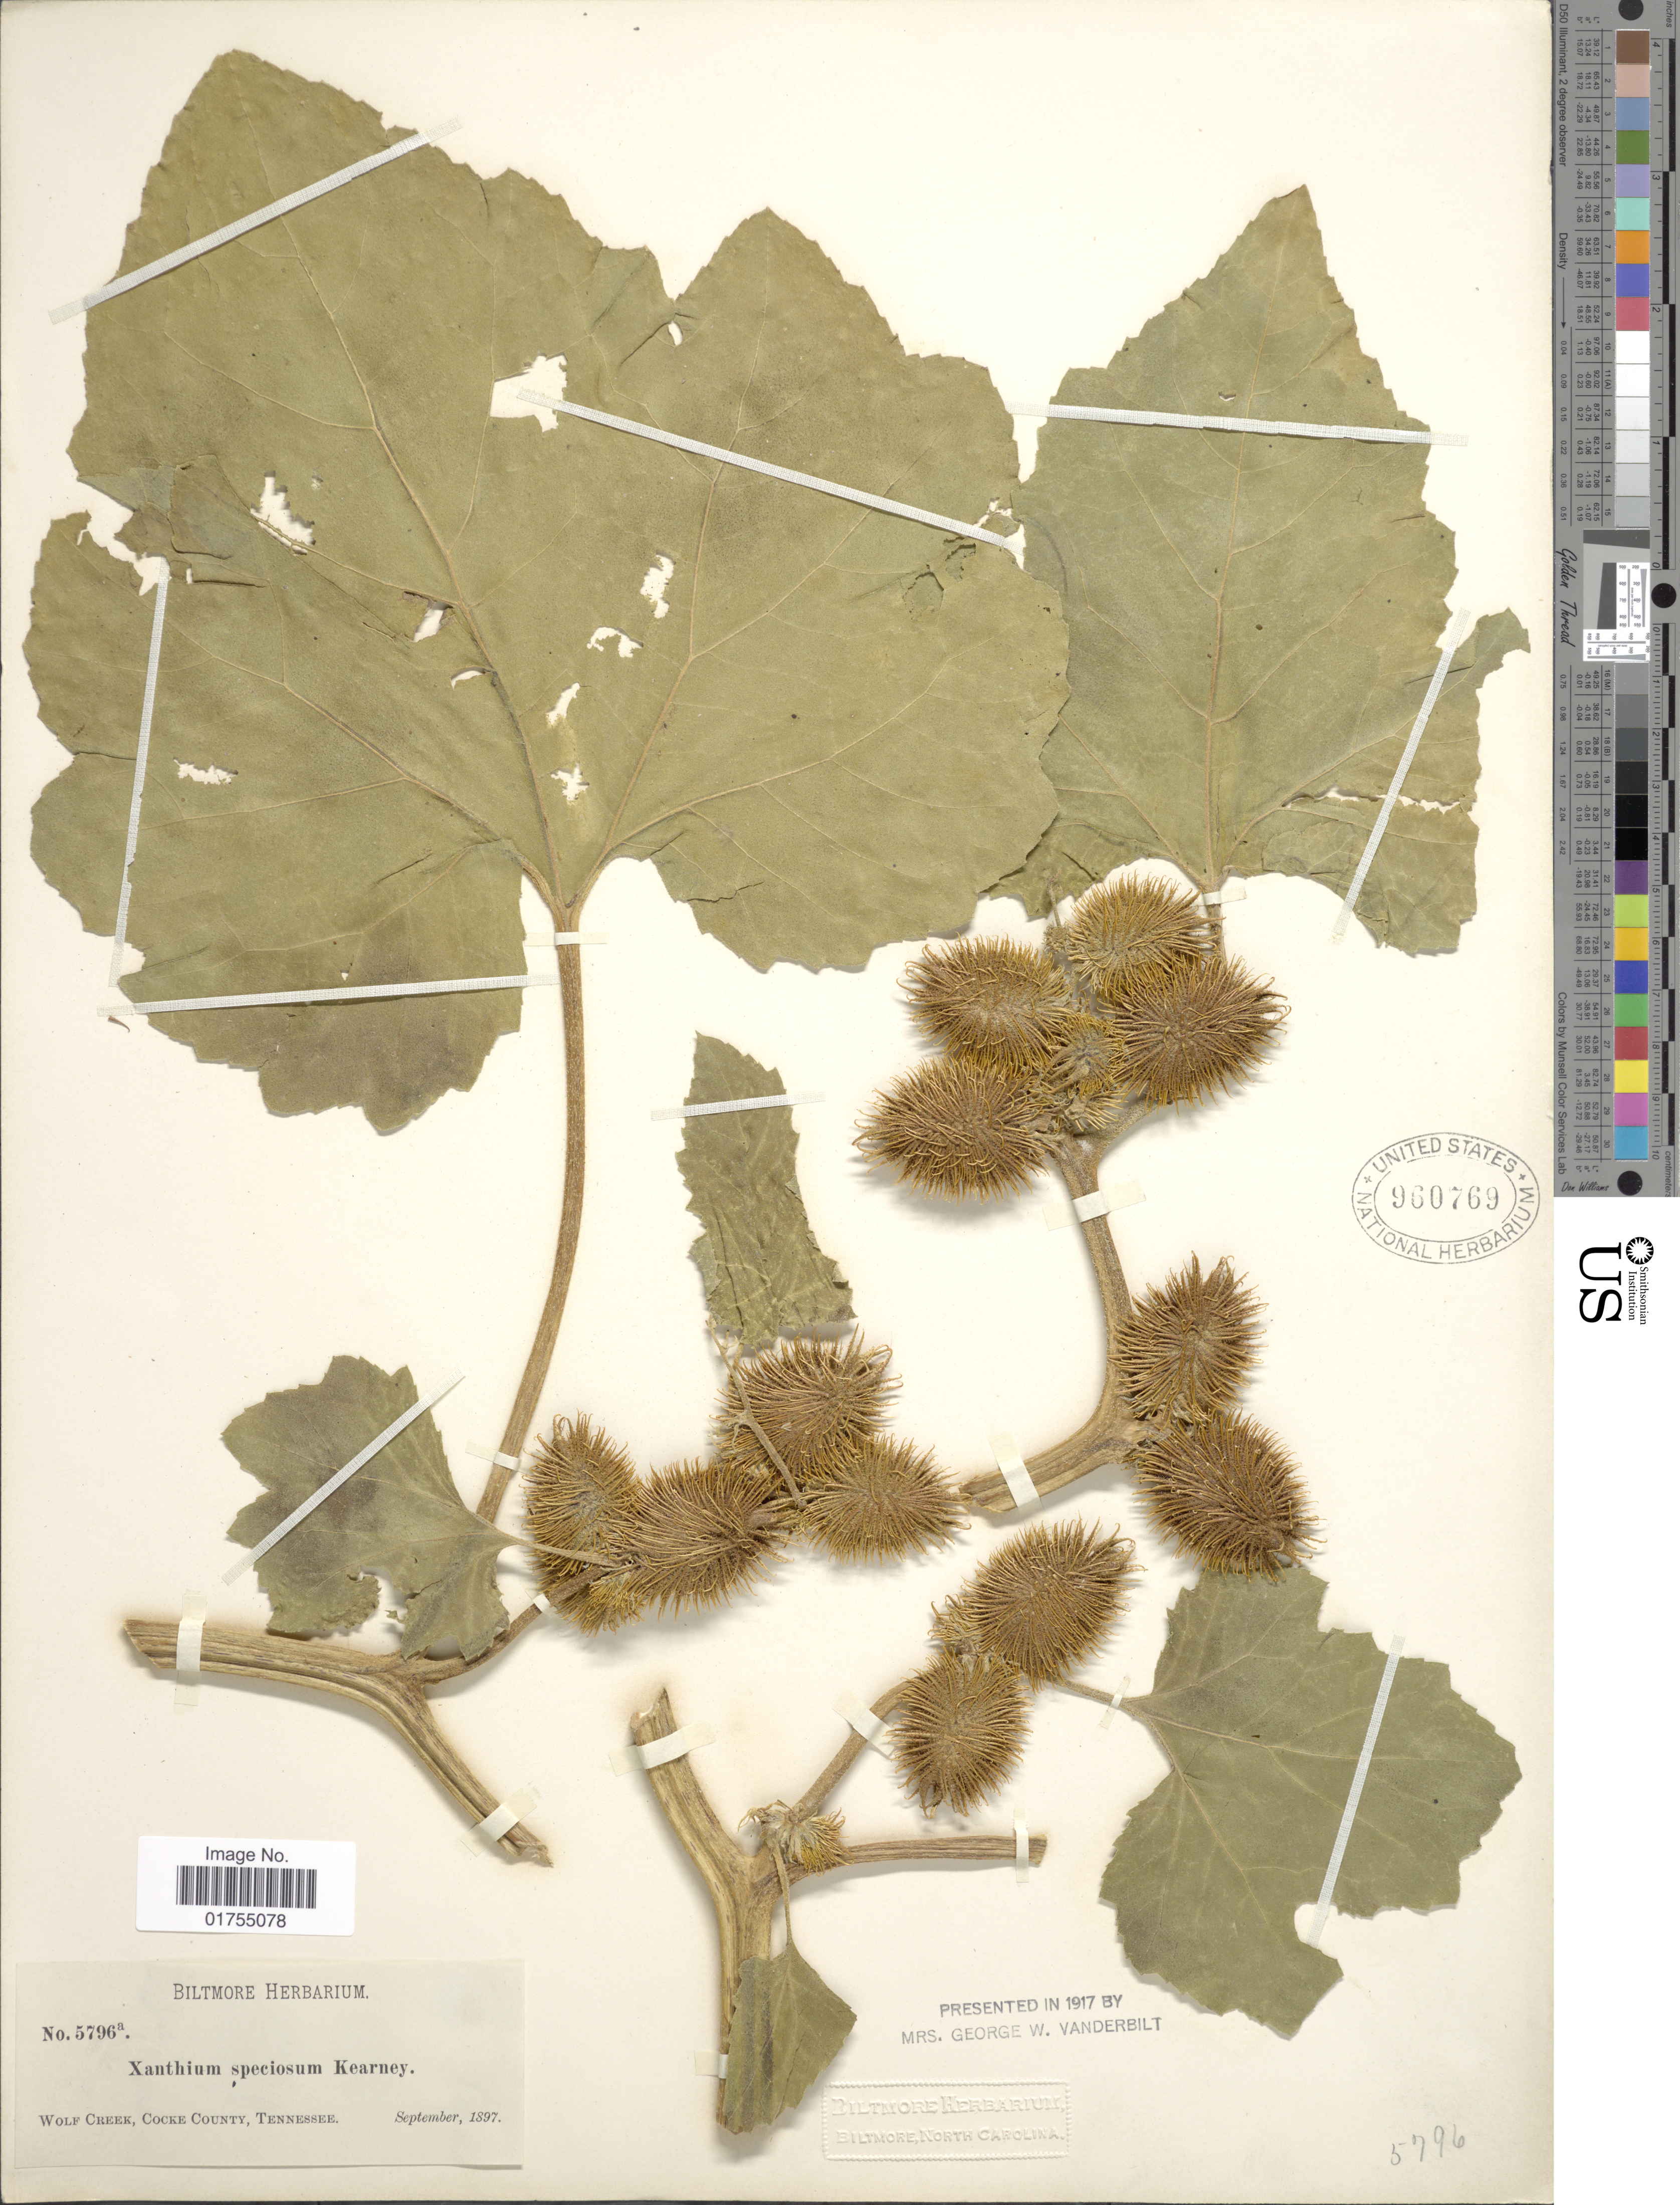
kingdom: Plantae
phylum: Tracheophyta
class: Magnoliopsida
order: Asterales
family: Asteraceae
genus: Xanthium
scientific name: Xanthium speciosum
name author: Kearney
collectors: ex herb. Biltmore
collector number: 5796a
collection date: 1897-09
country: United States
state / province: Tennessee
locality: Wolf Creek, Cocke County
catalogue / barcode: US 960769